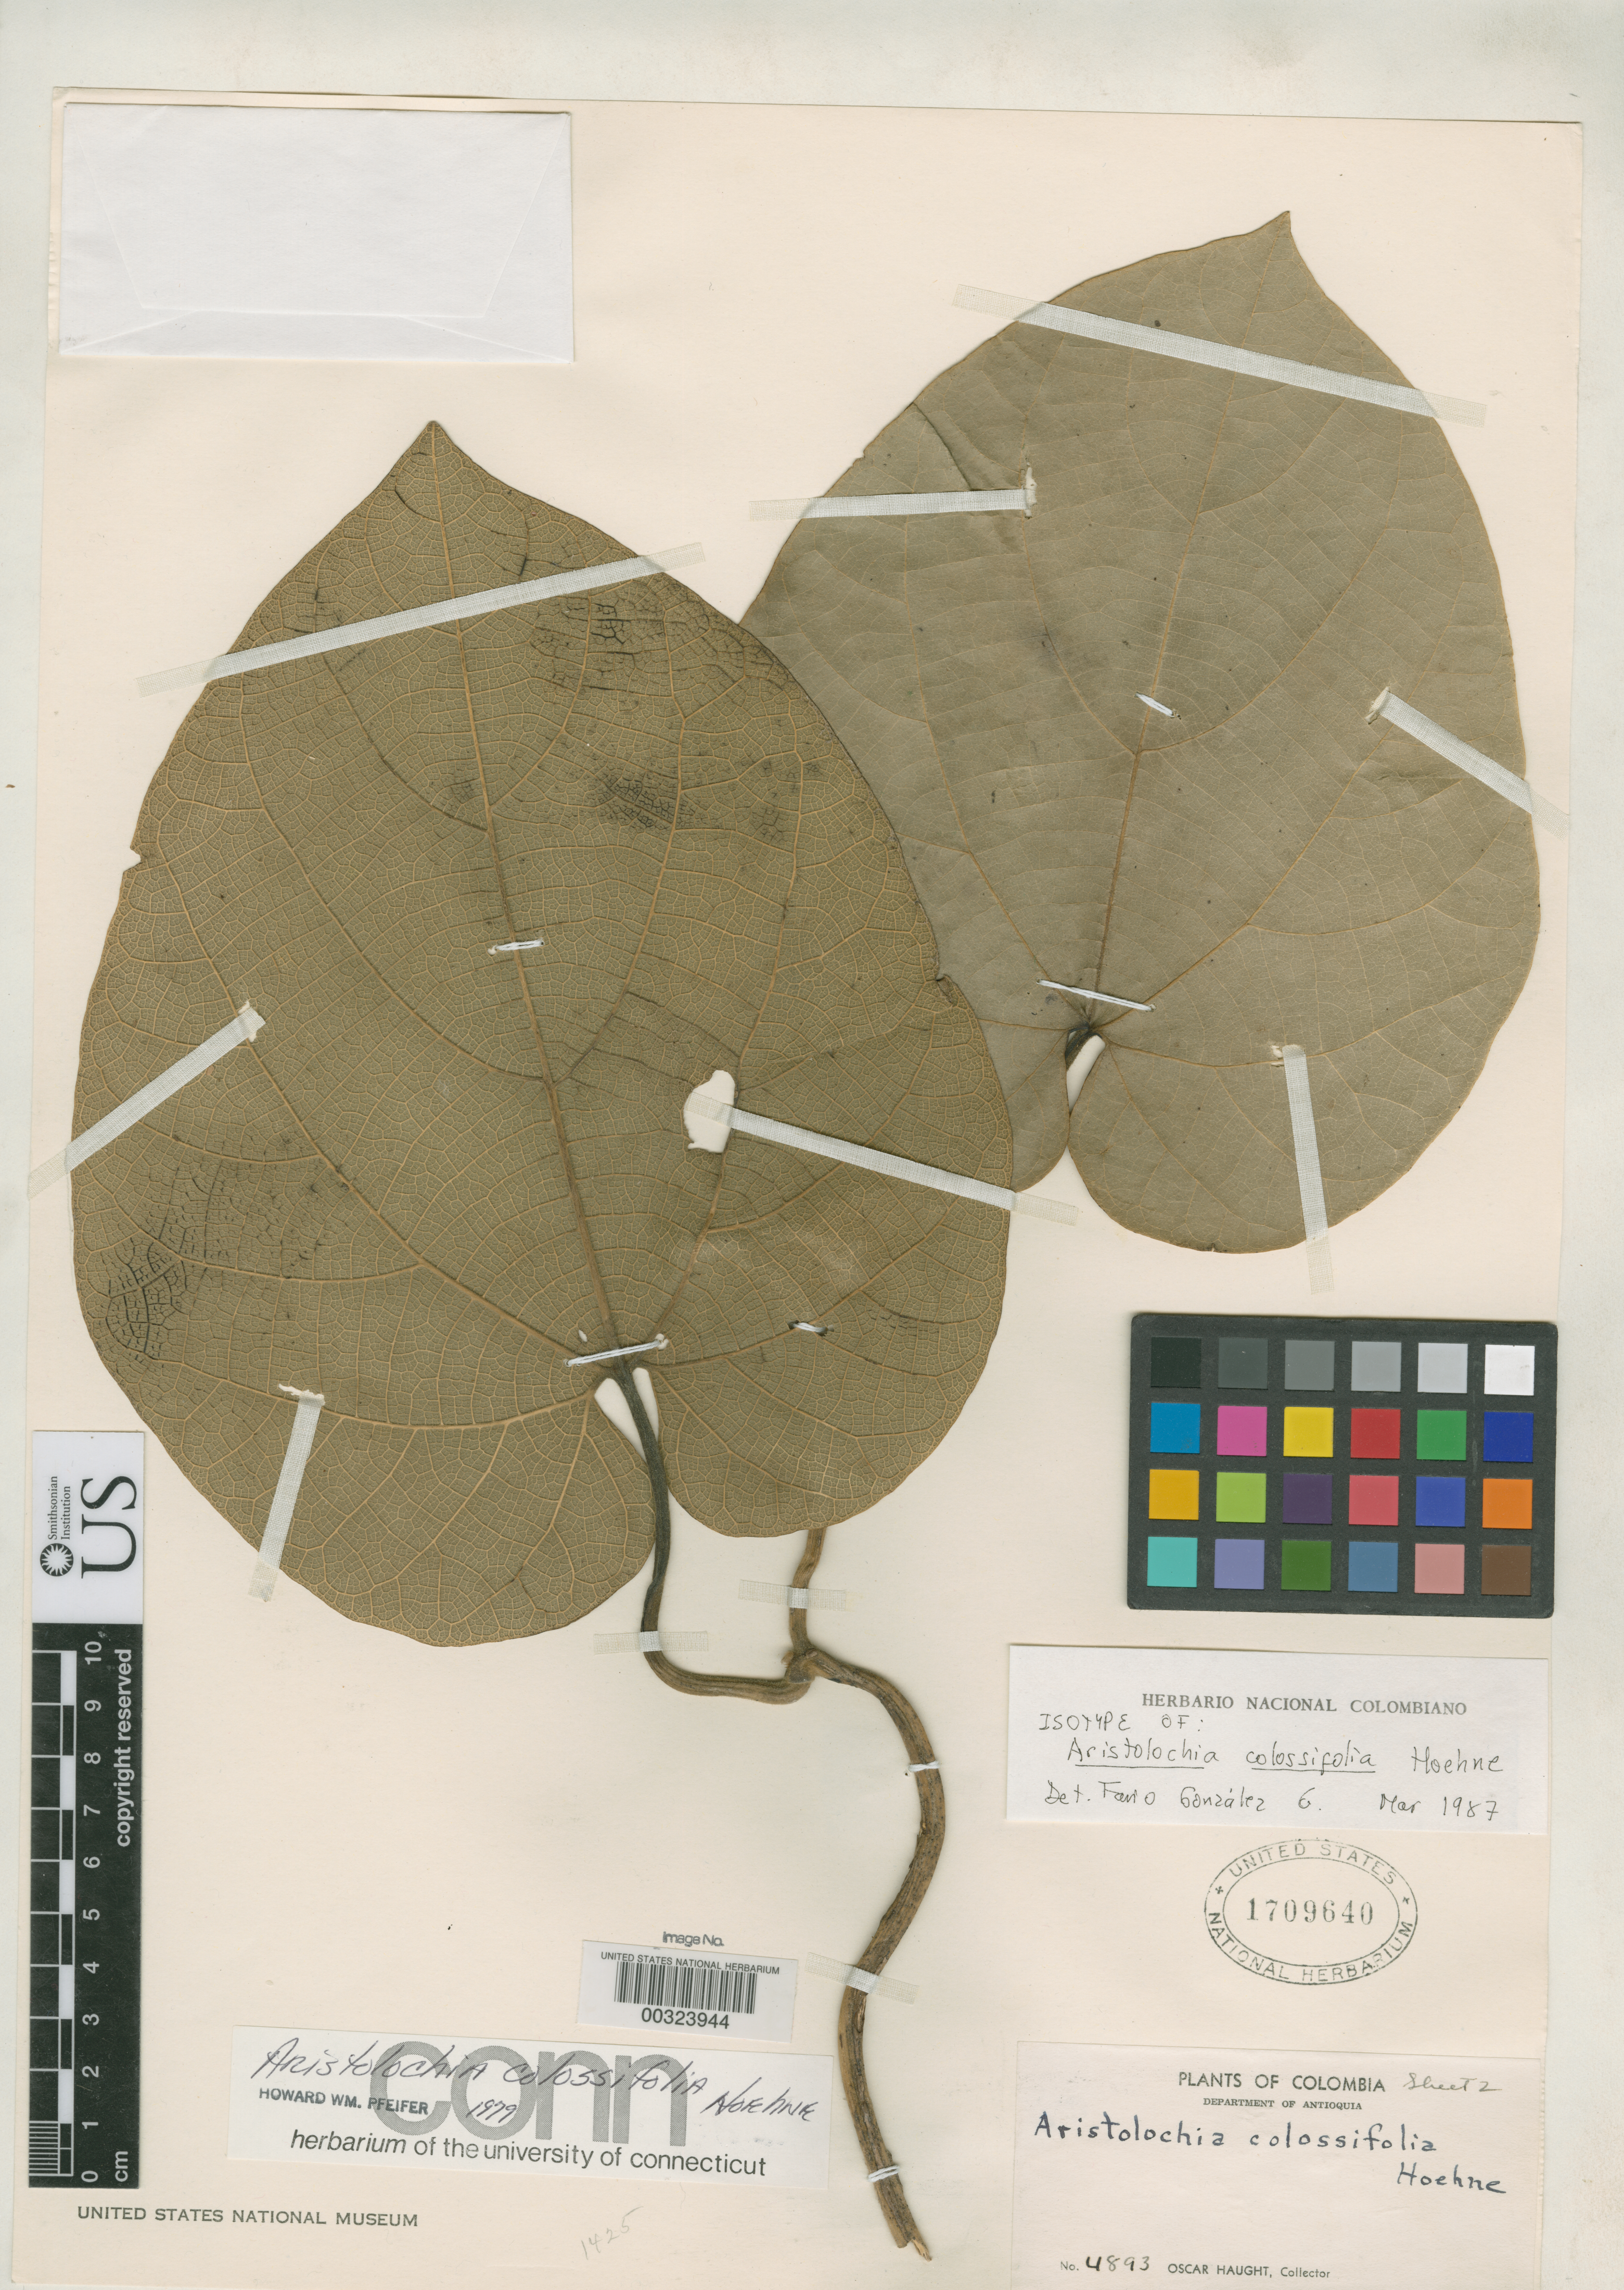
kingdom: Plantae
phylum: Tracheophyta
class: Magnoliopsida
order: Piperales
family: Aristolochiaceae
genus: Aristolochia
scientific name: Aristolochia colossifolia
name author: Hoehne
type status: Isotype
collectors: O. L. Haught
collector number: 4893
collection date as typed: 18 Jun 1946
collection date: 1946-06-18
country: Colombia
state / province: Antioquia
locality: Turbo.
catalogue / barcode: US 1709640